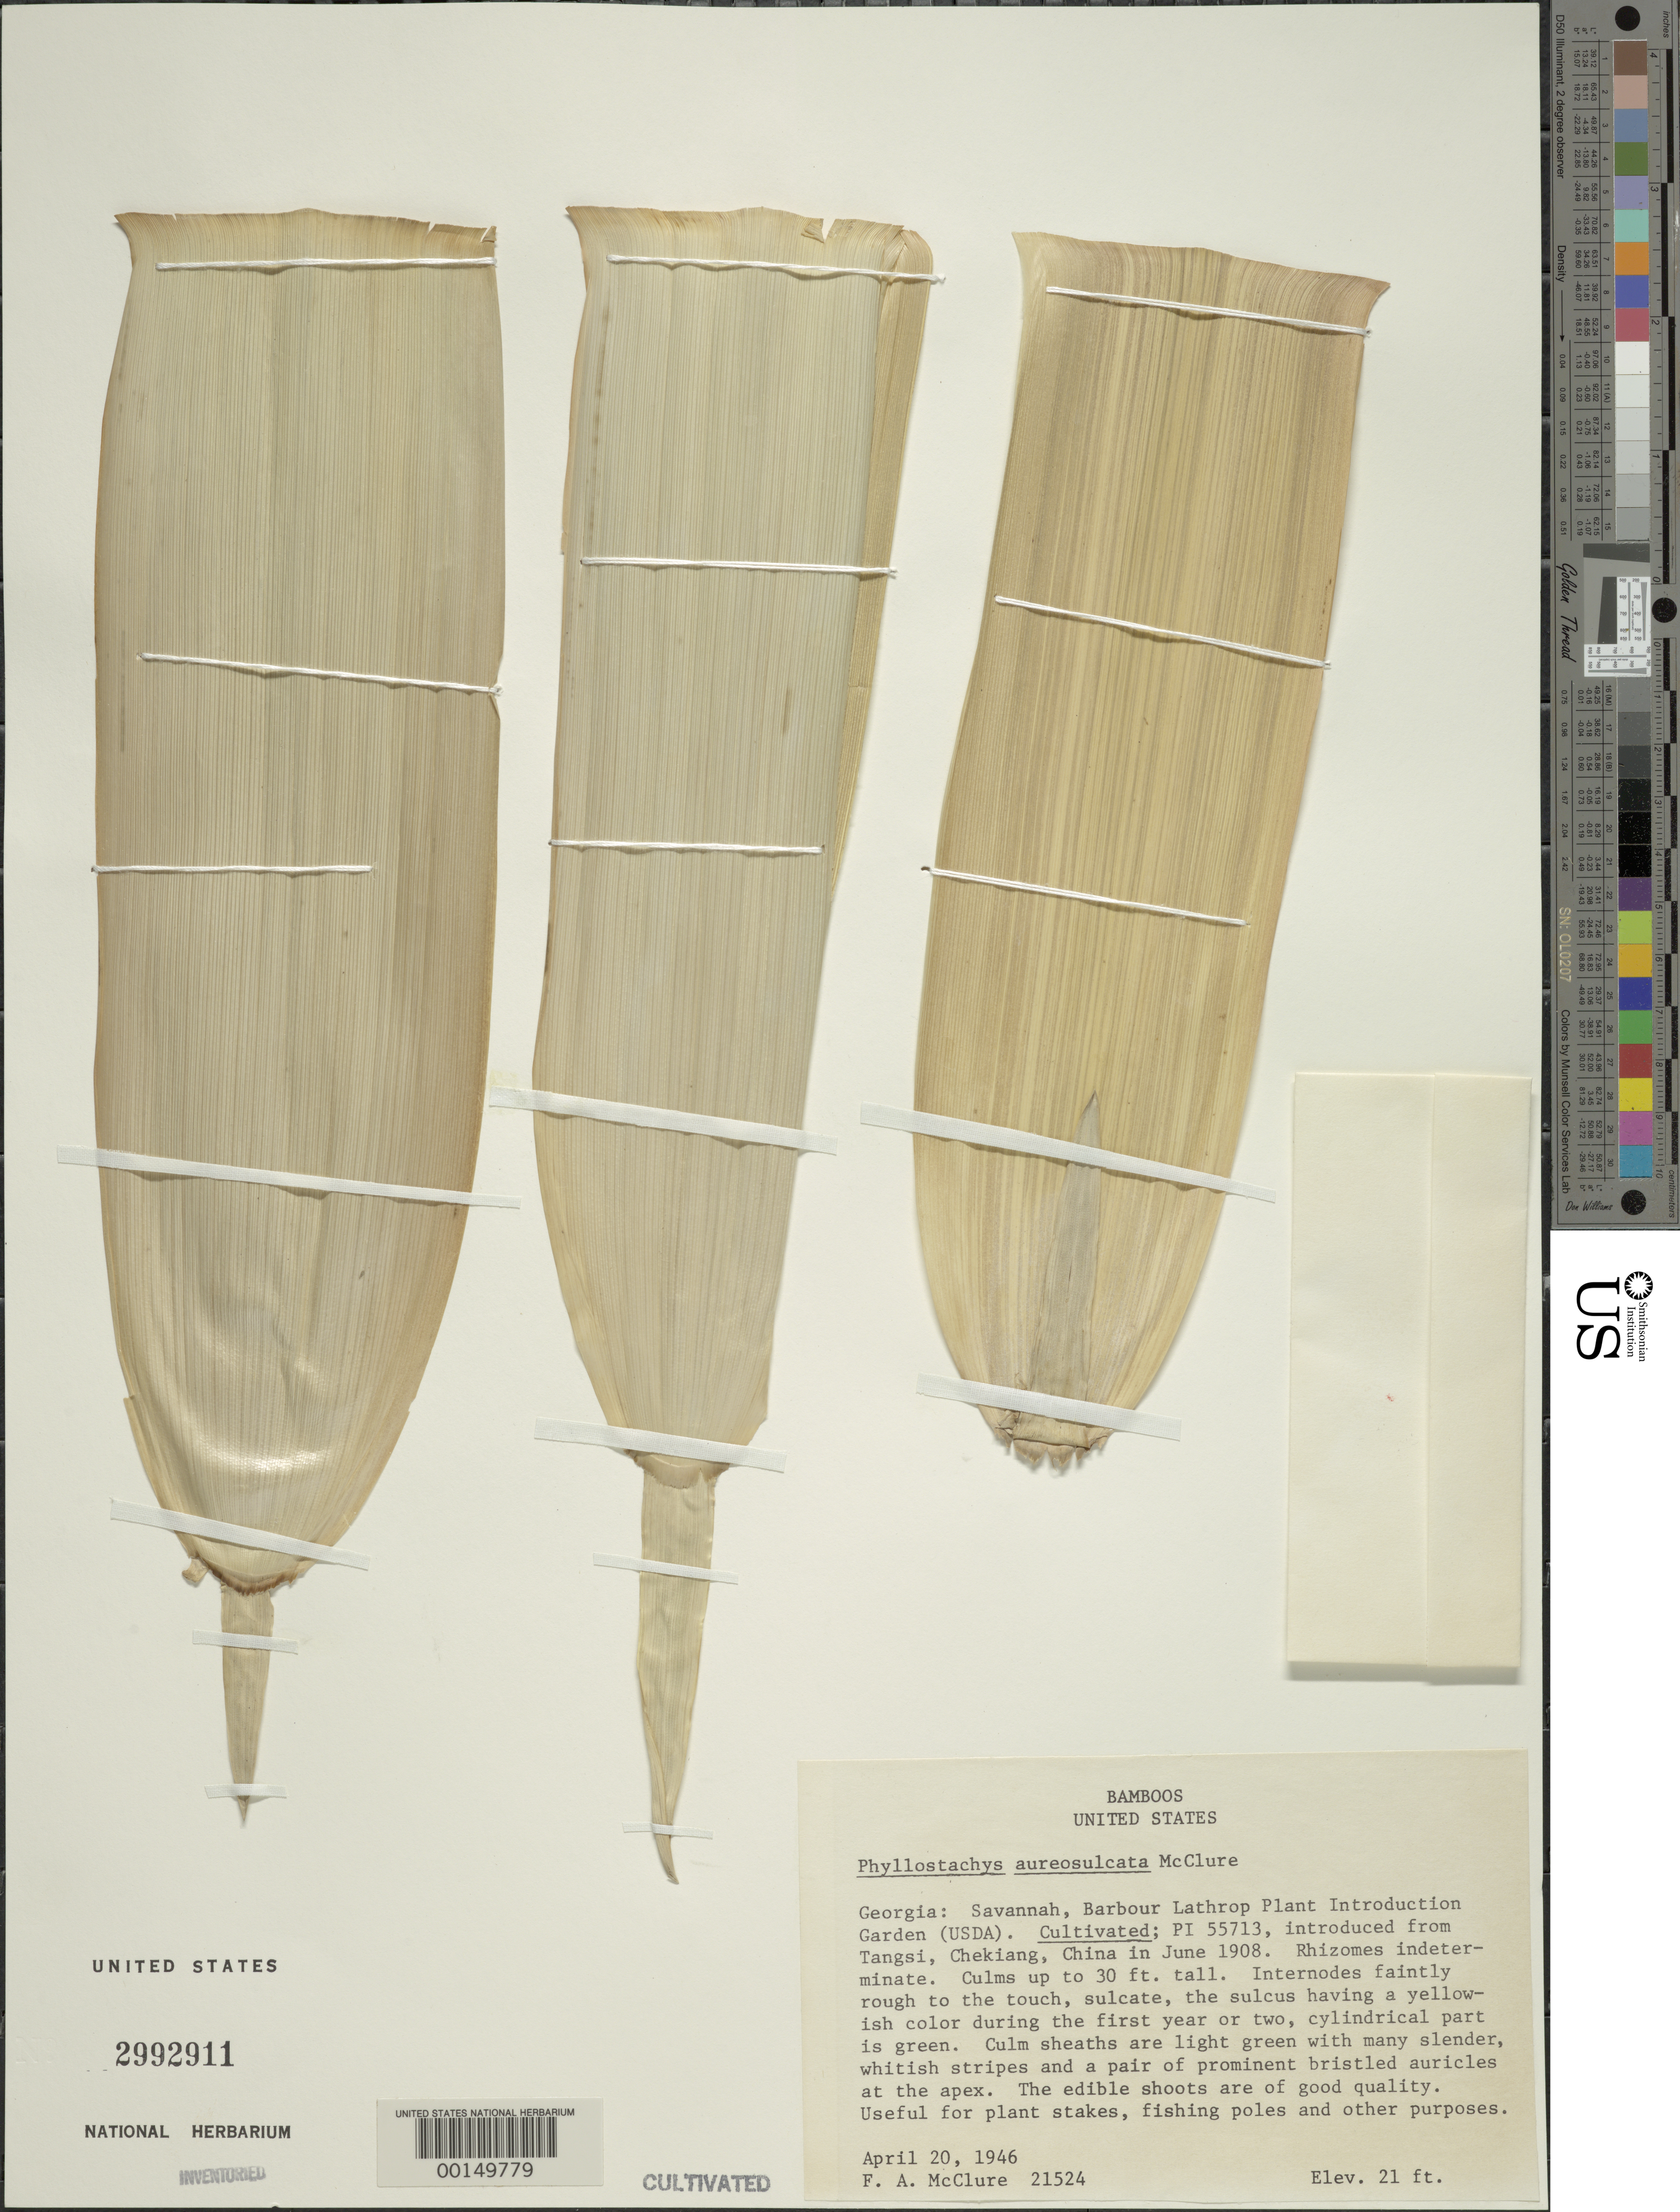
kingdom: Plantae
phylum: Tracheophyta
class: Liliopsida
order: Poales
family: Poaceae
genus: Phyllostachys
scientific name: Phyllostachys aureosulcata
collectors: F. A. McClure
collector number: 21524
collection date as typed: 20 Apr 1946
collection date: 1946-04-20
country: United States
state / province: Georgia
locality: Savannah, barbour lathrop p.i. garden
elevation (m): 6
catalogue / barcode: US 2992911